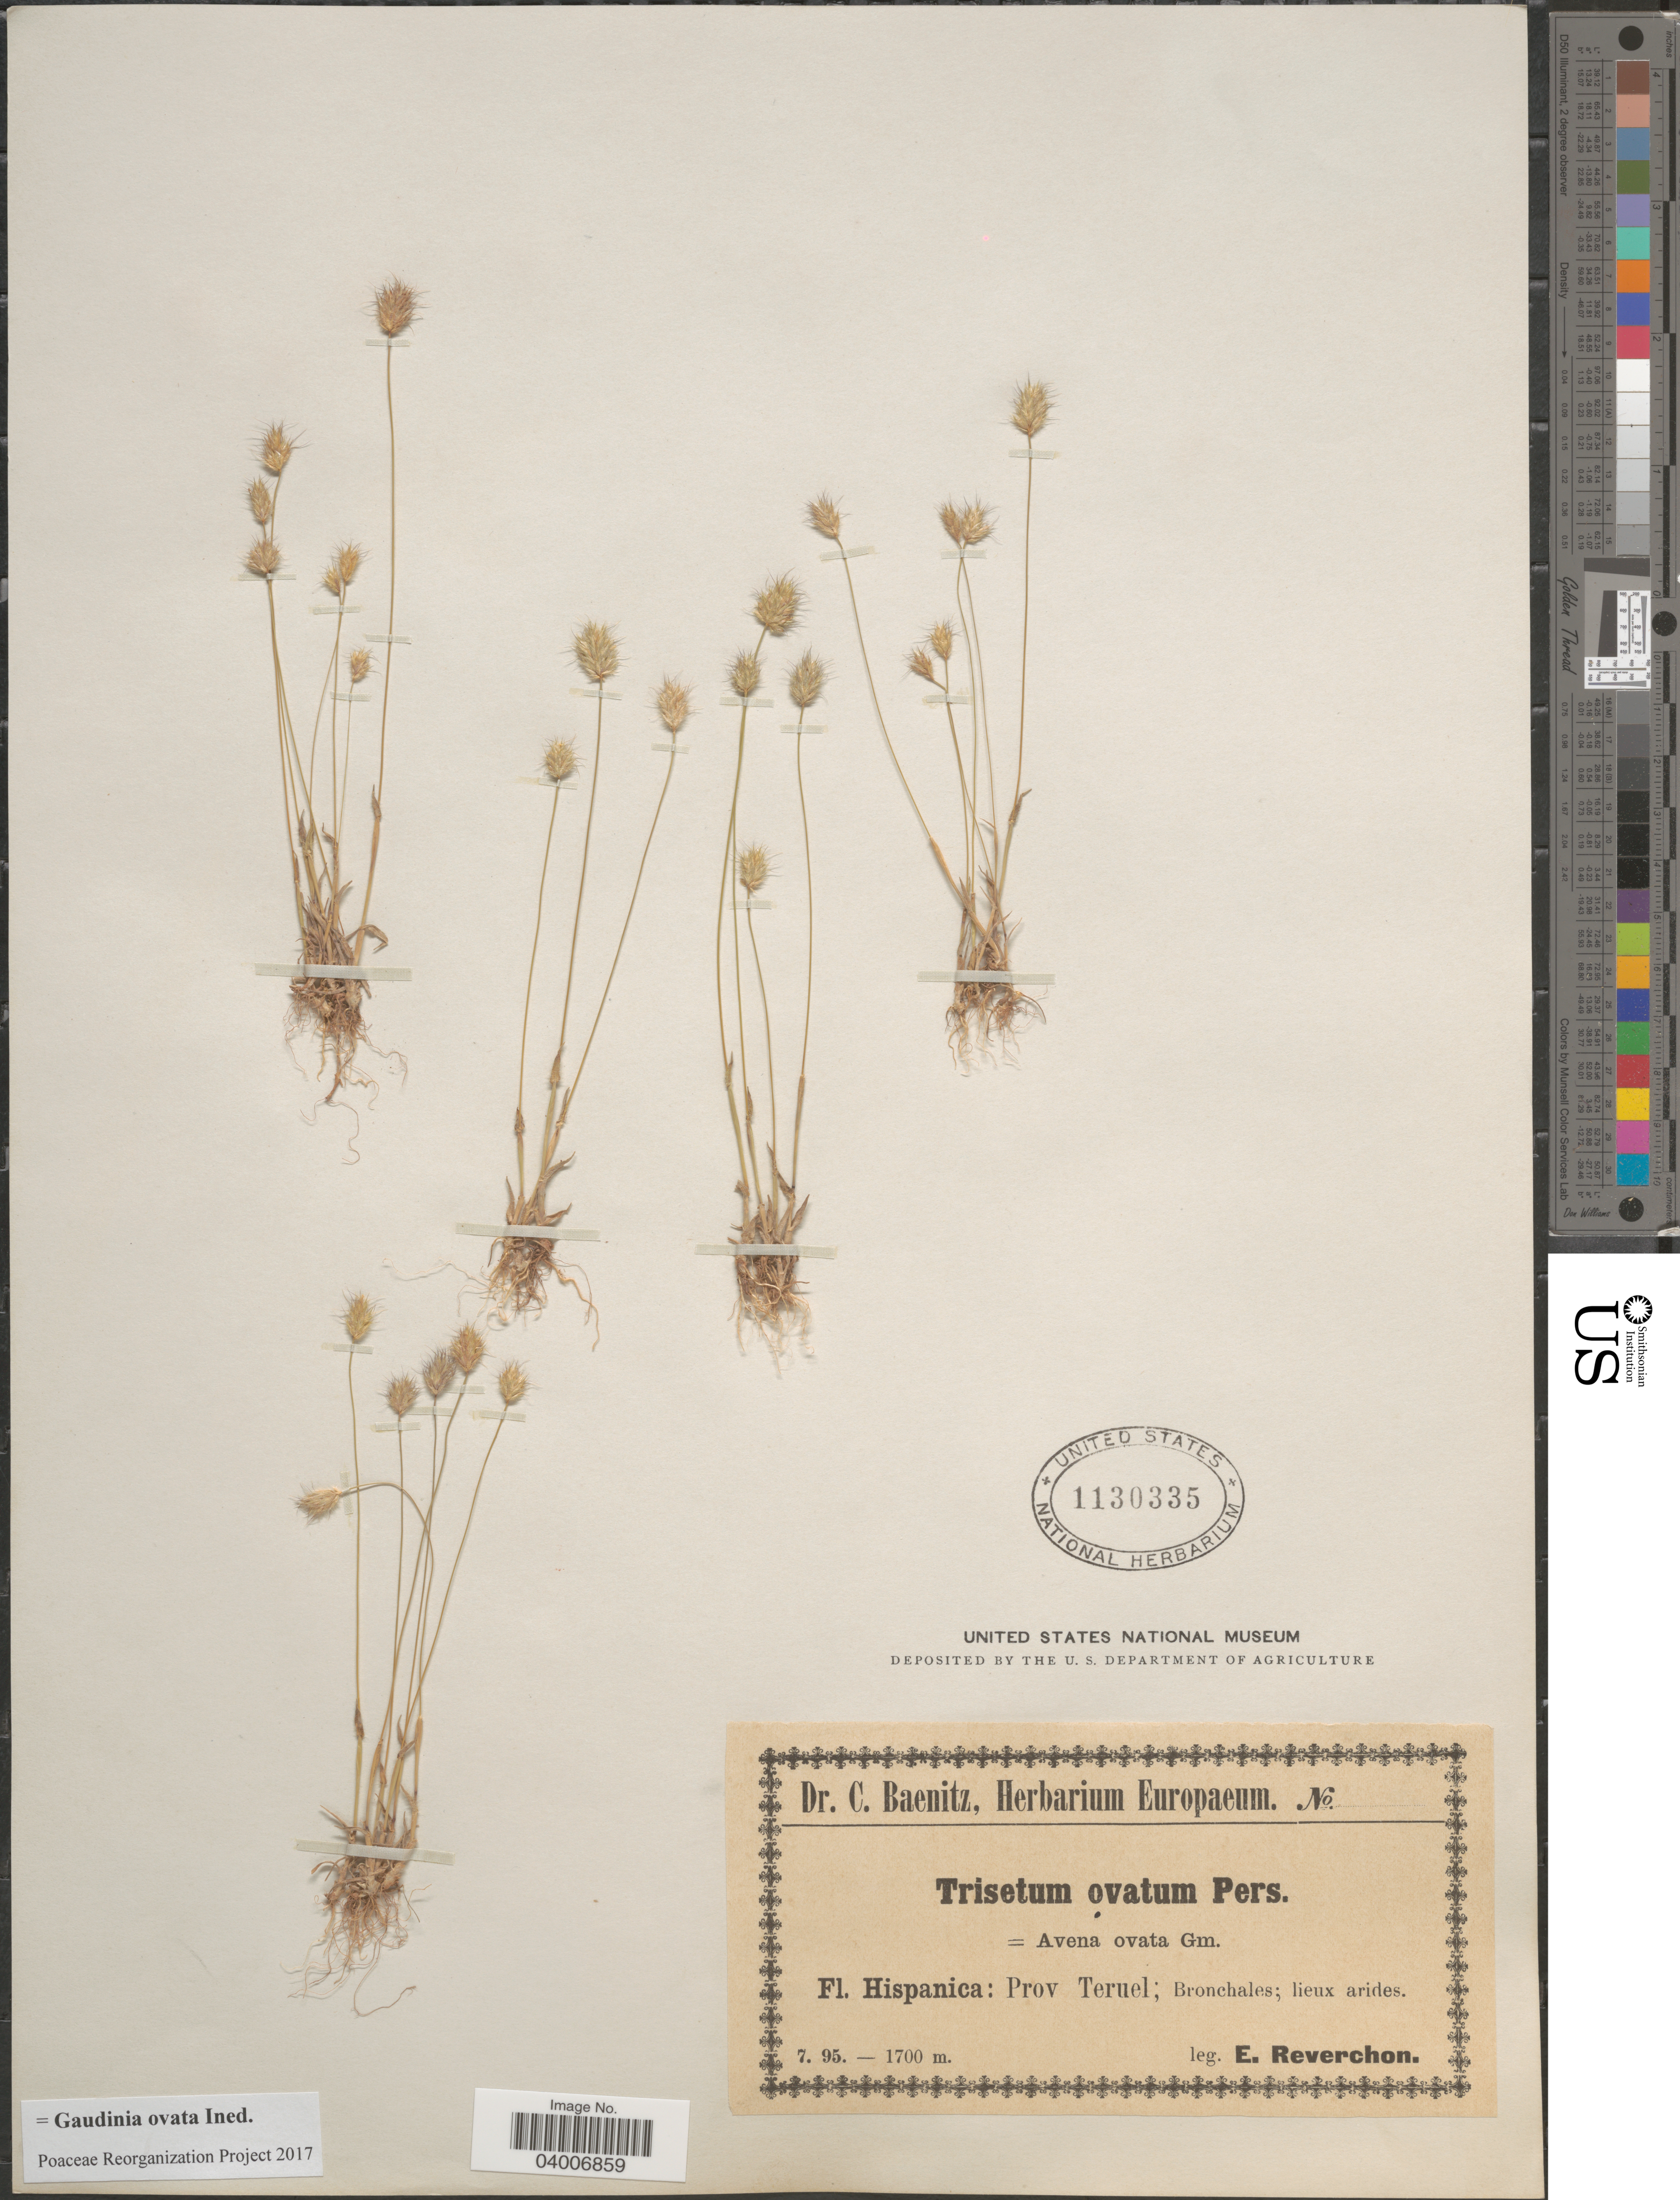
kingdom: Plantae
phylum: Tracheophyta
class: Liliopsida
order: Poales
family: Poaceae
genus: Gaudinia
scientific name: Gaudinia ovata ined.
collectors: E. Reverchon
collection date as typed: Transcribed d/m/y: /7/95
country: Spain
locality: Hispanica: Prov. Teruel; Bronchales; lieux arides.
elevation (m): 1700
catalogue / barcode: US 1130335